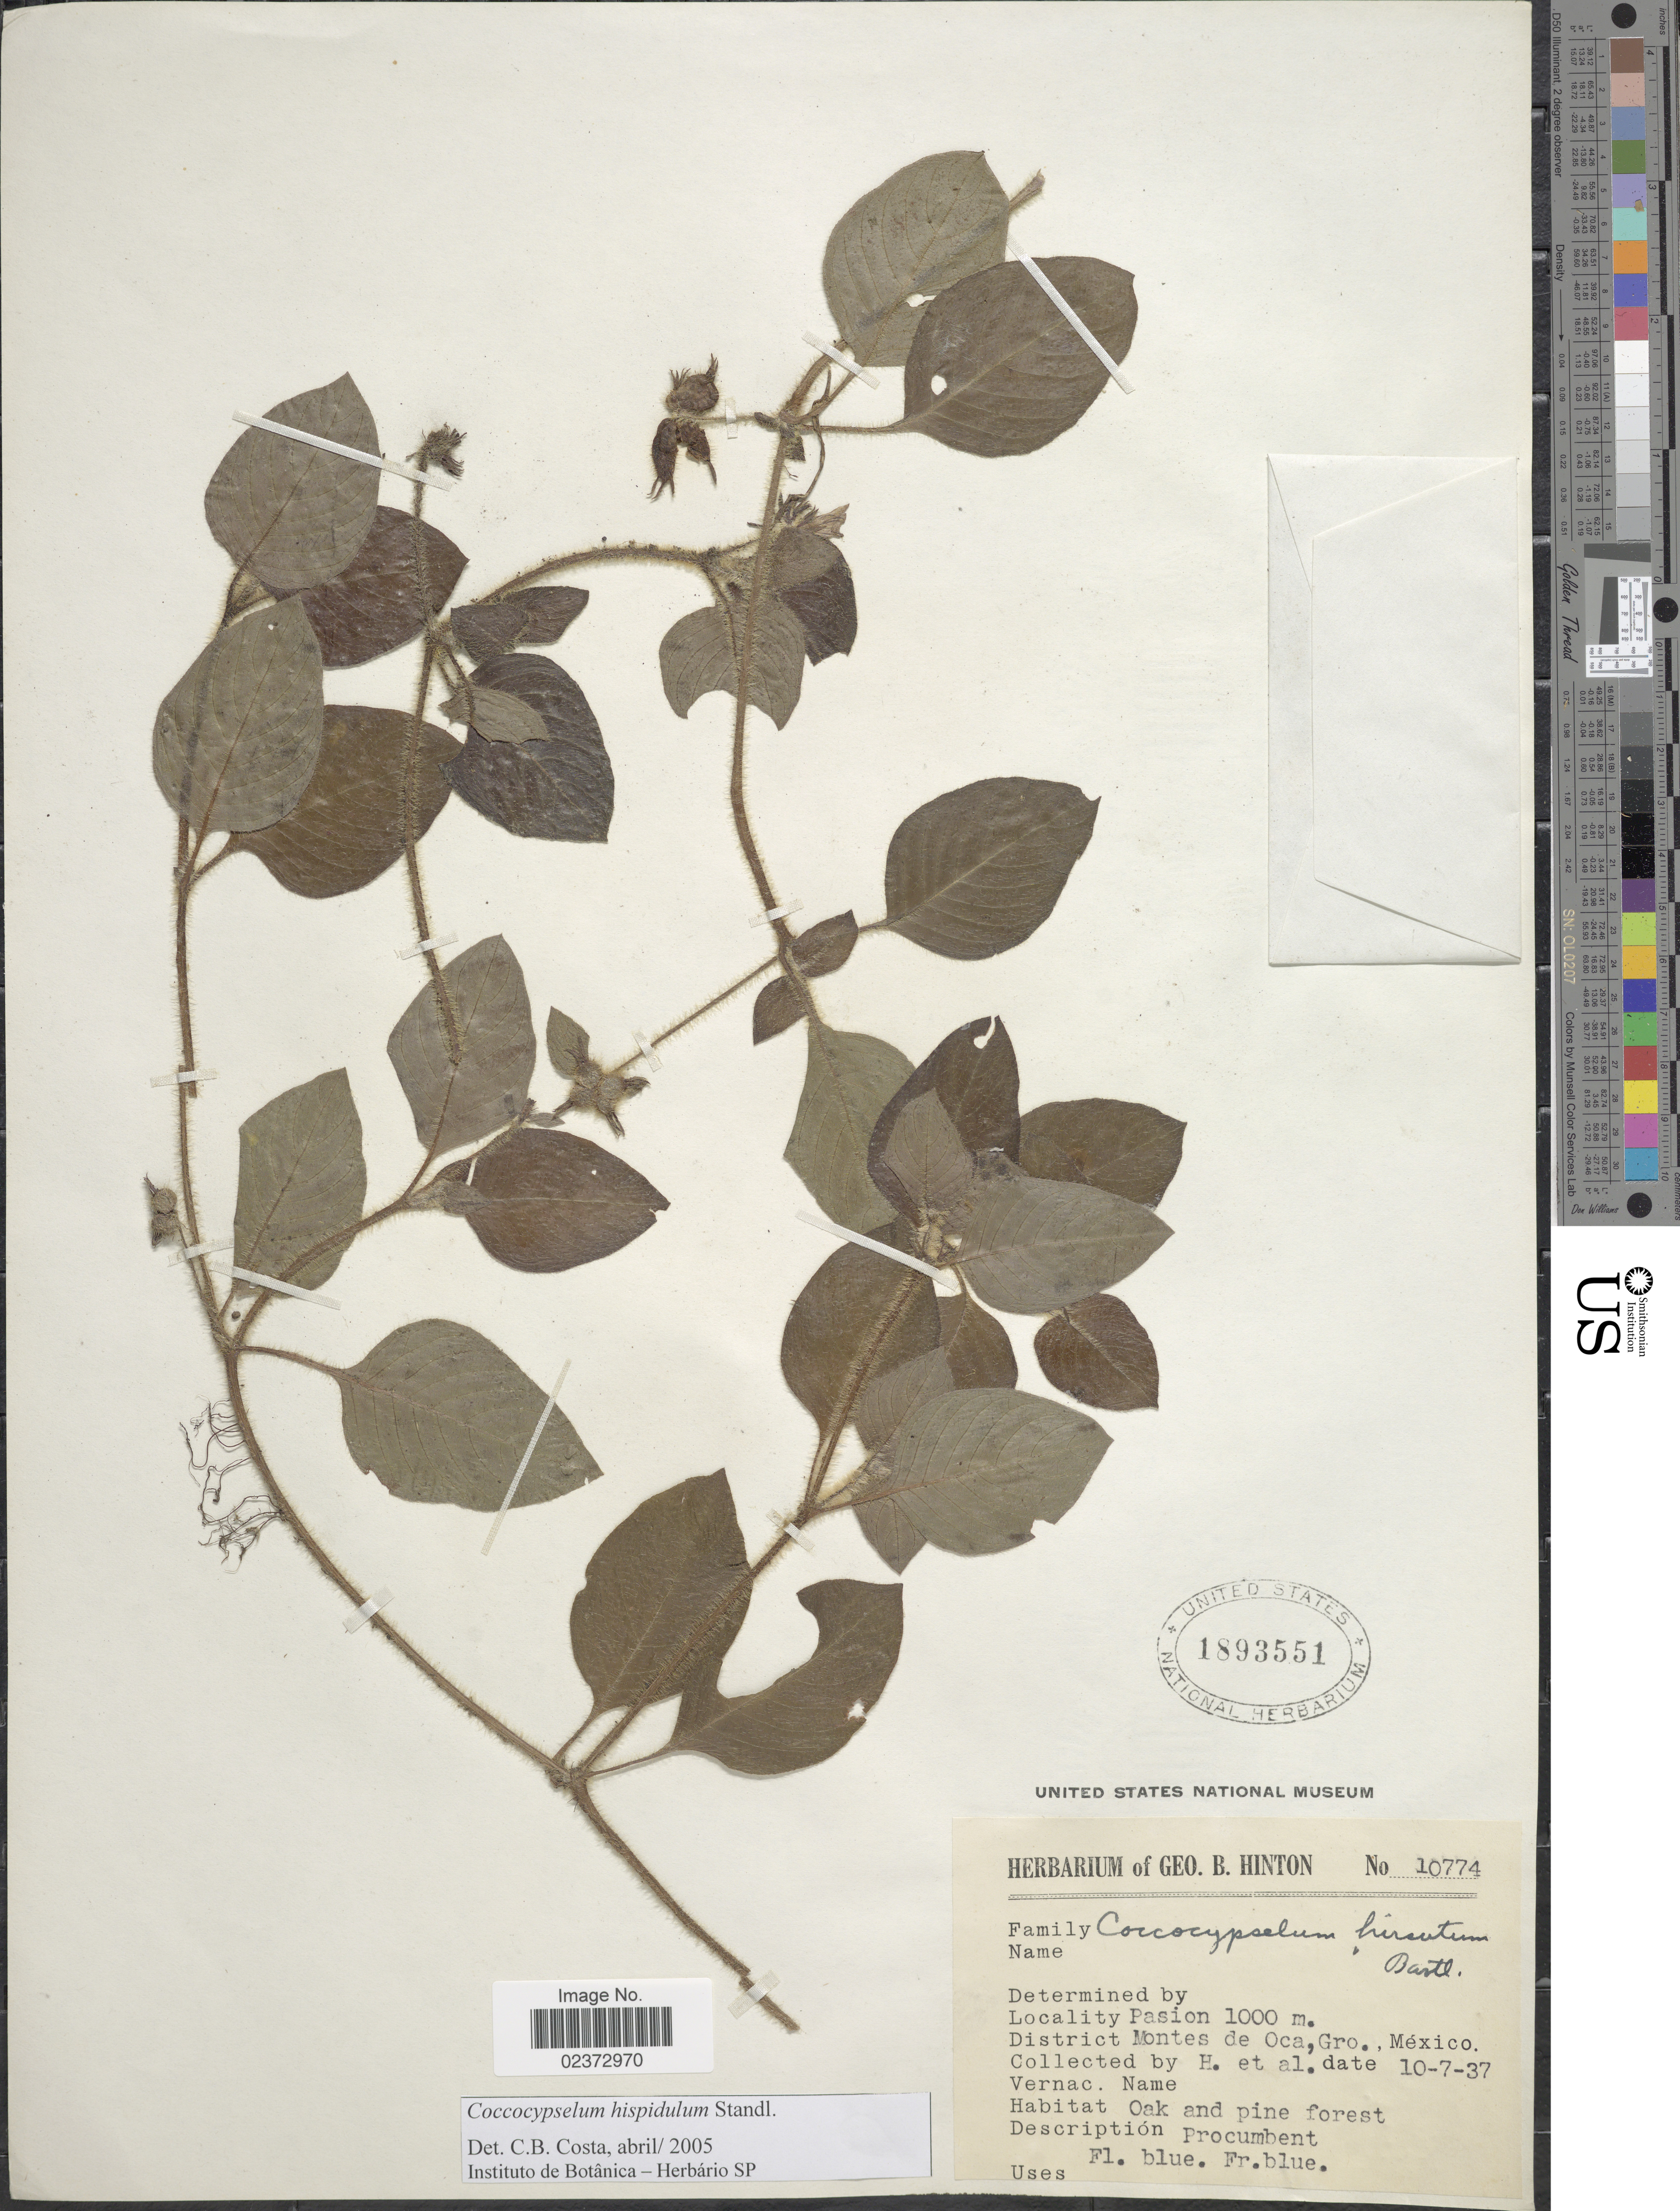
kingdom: Plantae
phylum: Tracheophyta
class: Magnoliopsida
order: Gentianales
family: Rubiaceae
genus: Coccocypselum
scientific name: Coccocypselum hispidulum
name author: (Standl.) Standl.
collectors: G. B. Hinton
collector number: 10774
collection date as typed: Transcribed d/m/y: 10/7/37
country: Mexico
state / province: Guerrero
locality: Pasion, District Montes de Oca, Gro., Mexico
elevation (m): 1000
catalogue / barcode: US 1893551